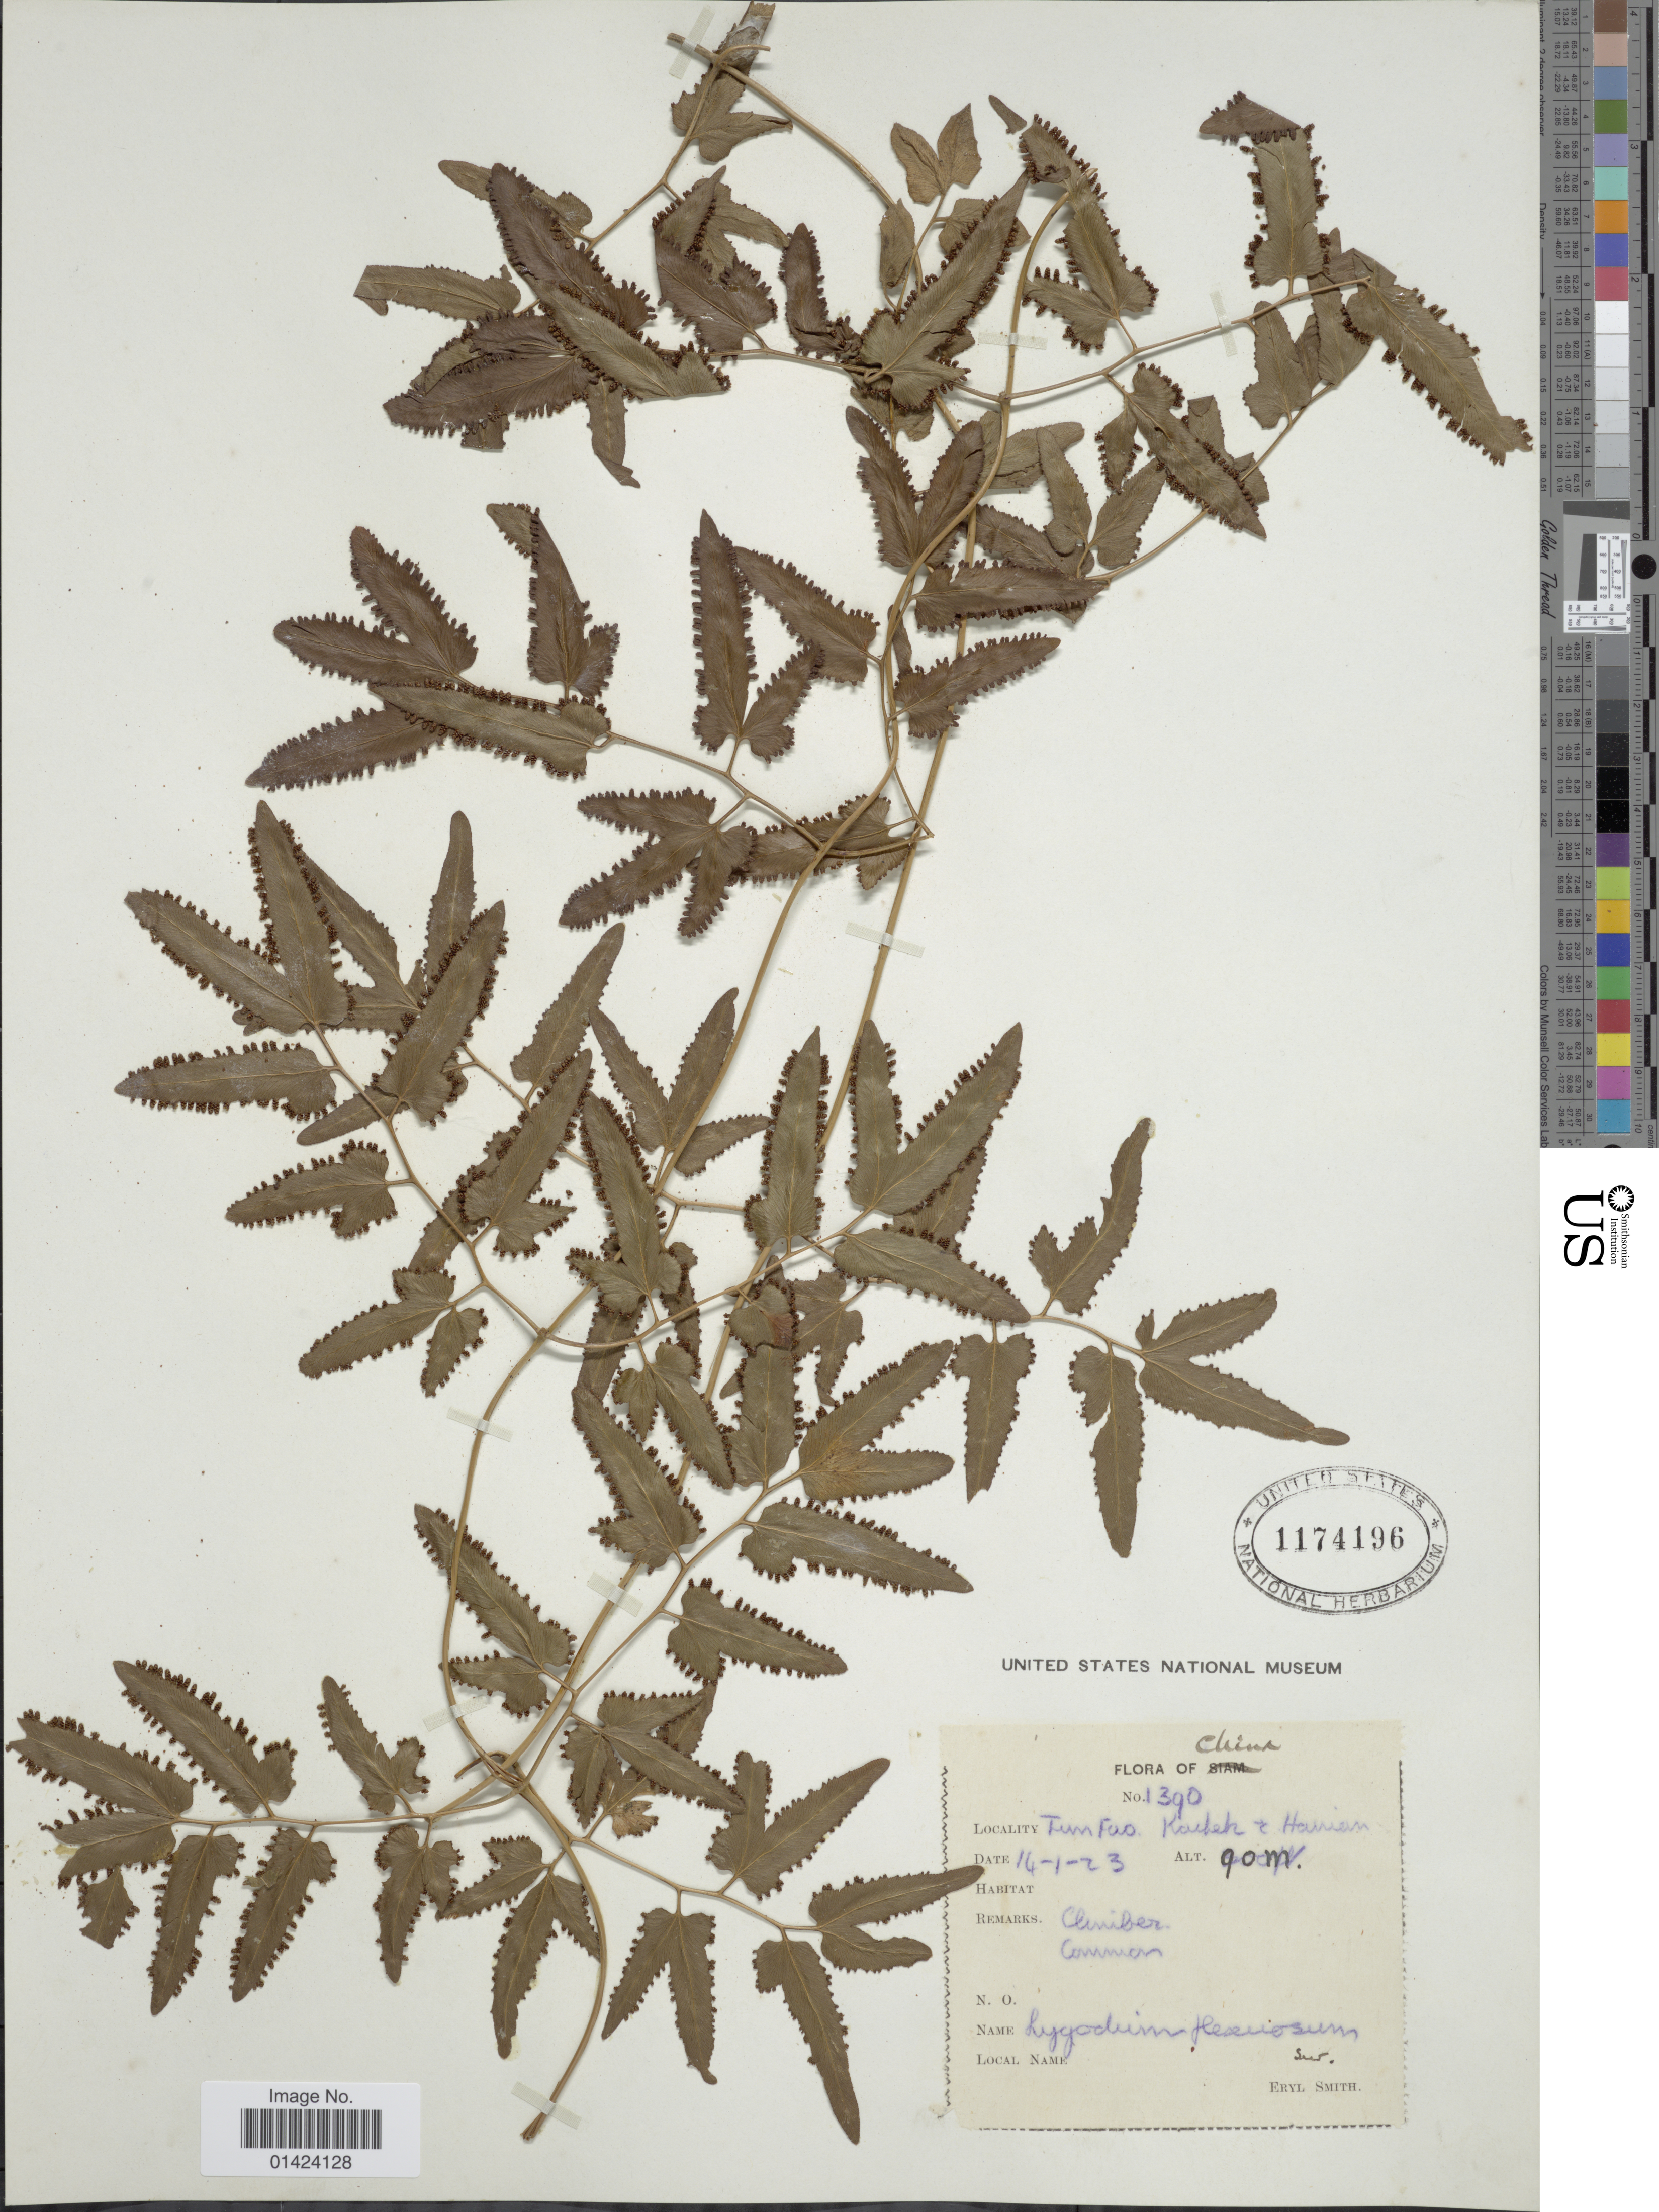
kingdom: Plantae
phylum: Tracheophyta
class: Polypodiopsida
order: Schizaeales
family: Lygodiaceae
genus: Lygodium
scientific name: Lygodium flexuosum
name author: Sw.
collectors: C. E. Smith Jr.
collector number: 1390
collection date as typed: Transcribed d/m/y: 14/1/23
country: China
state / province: Hainan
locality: Tum Fao, Kaibeh & Hainan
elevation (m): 90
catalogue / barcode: US 1174196